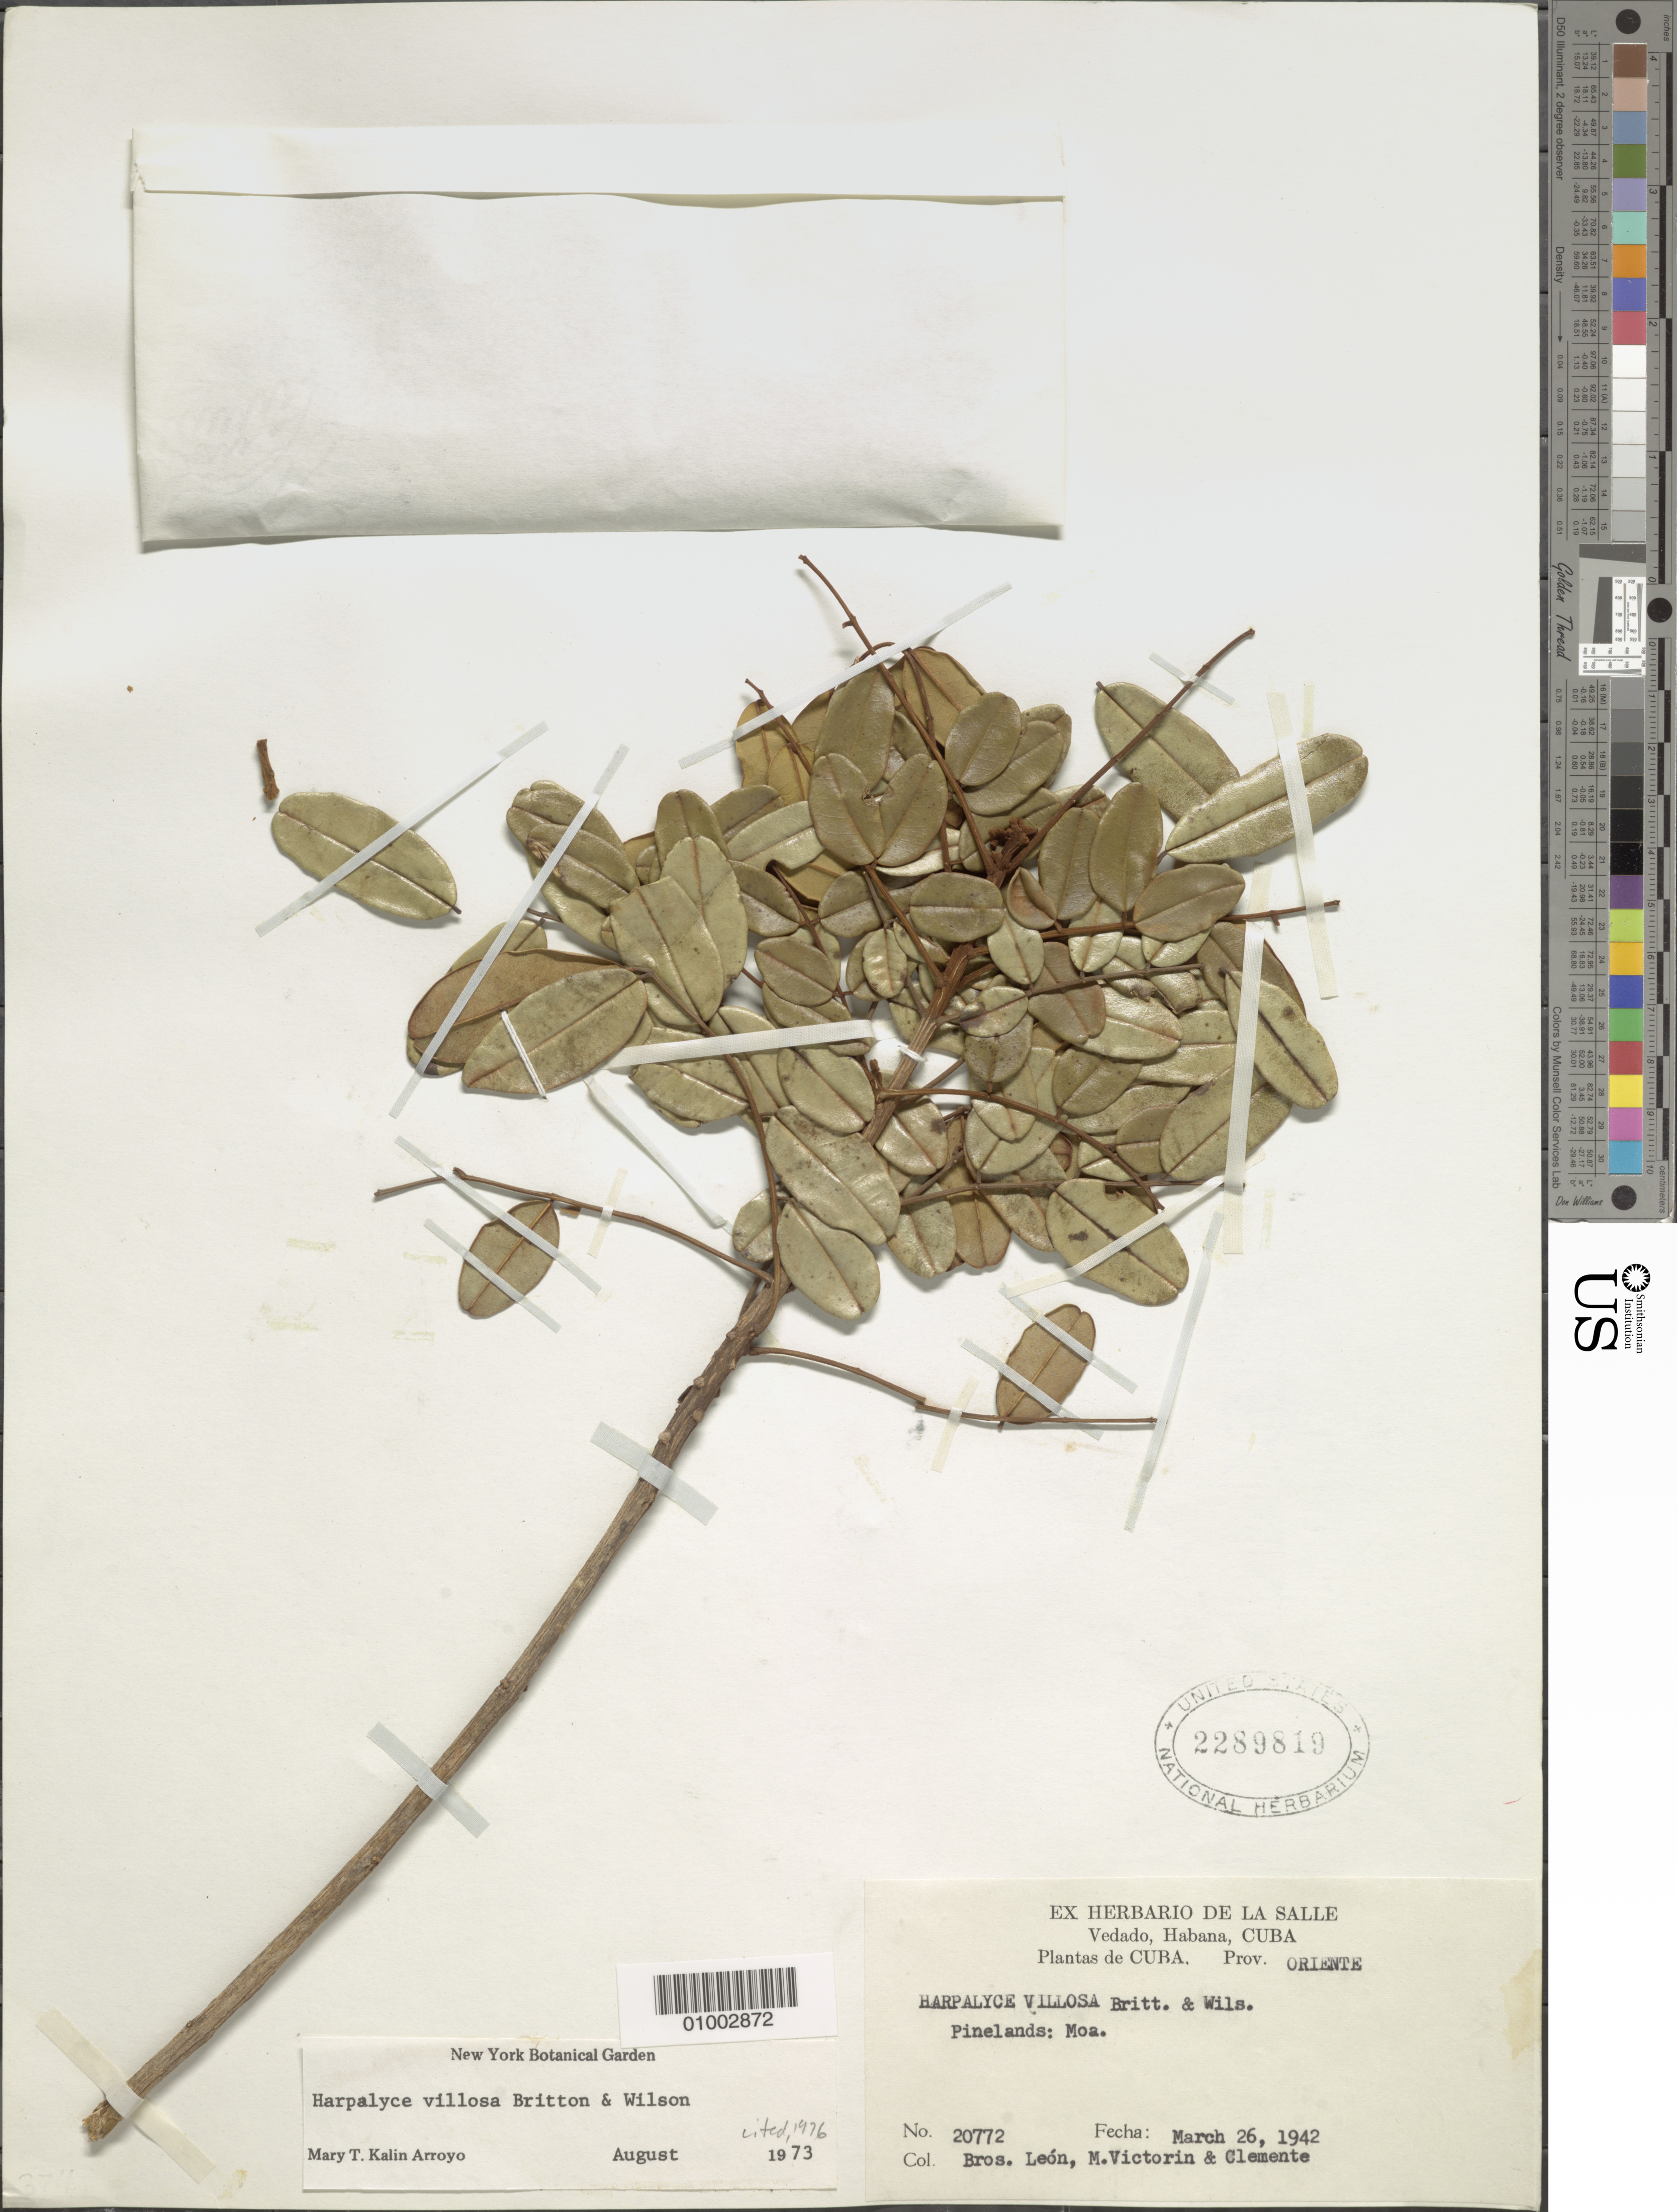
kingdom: Plantae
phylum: Tracheophyta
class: Magnoliopsida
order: Fabales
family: Fabaceae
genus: Harpalyce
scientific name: Harpalyce villosa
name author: Britton & P. Wilson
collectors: Bro. León, Fr. Marie-Victorin & Bro. Clemente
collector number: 20772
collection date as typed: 26 Mar 1942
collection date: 1942-03-26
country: Cuba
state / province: Holguín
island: Cuba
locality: Pinelands: Moa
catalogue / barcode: US 2289819